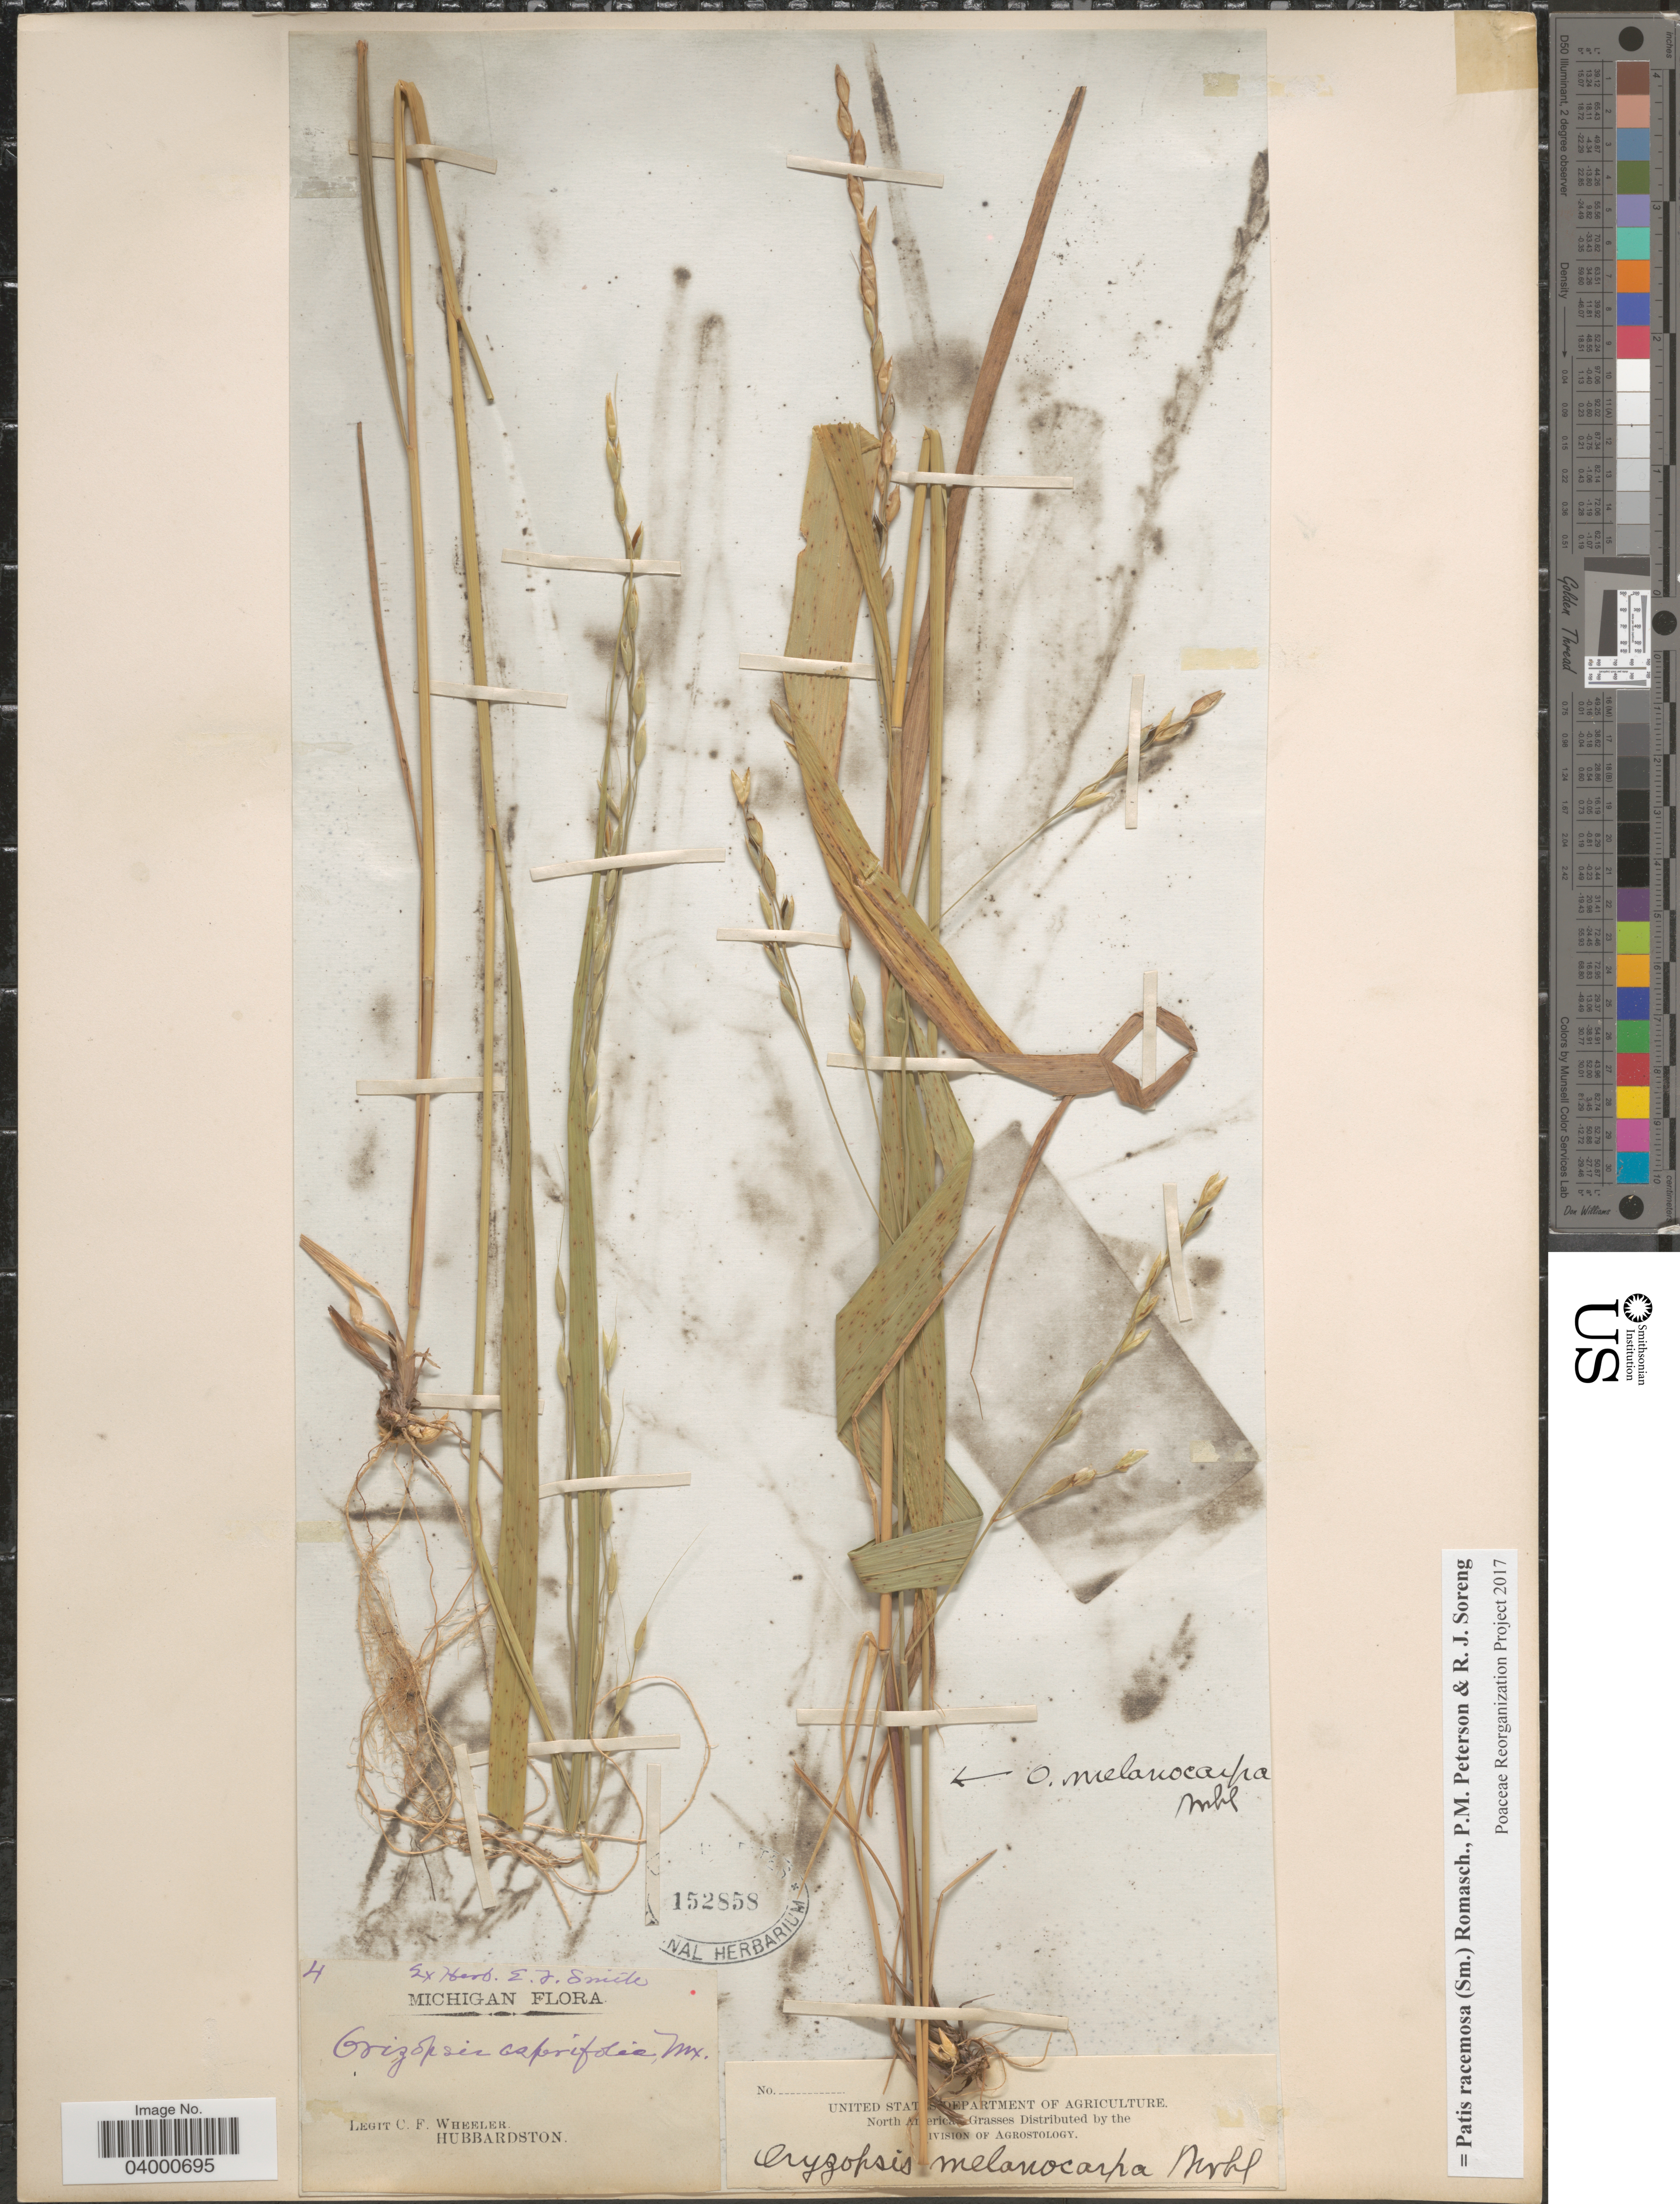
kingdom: Plantae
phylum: Tracheophyta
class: Liliopsida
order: Poales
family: Poaceae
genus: Patis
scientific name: Patis racemosa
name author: (Sm.) Romasch. et al.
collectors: C. Wheeler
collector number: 4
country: United States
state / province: Michigan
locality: Hubbardston.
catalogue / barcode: US 152858